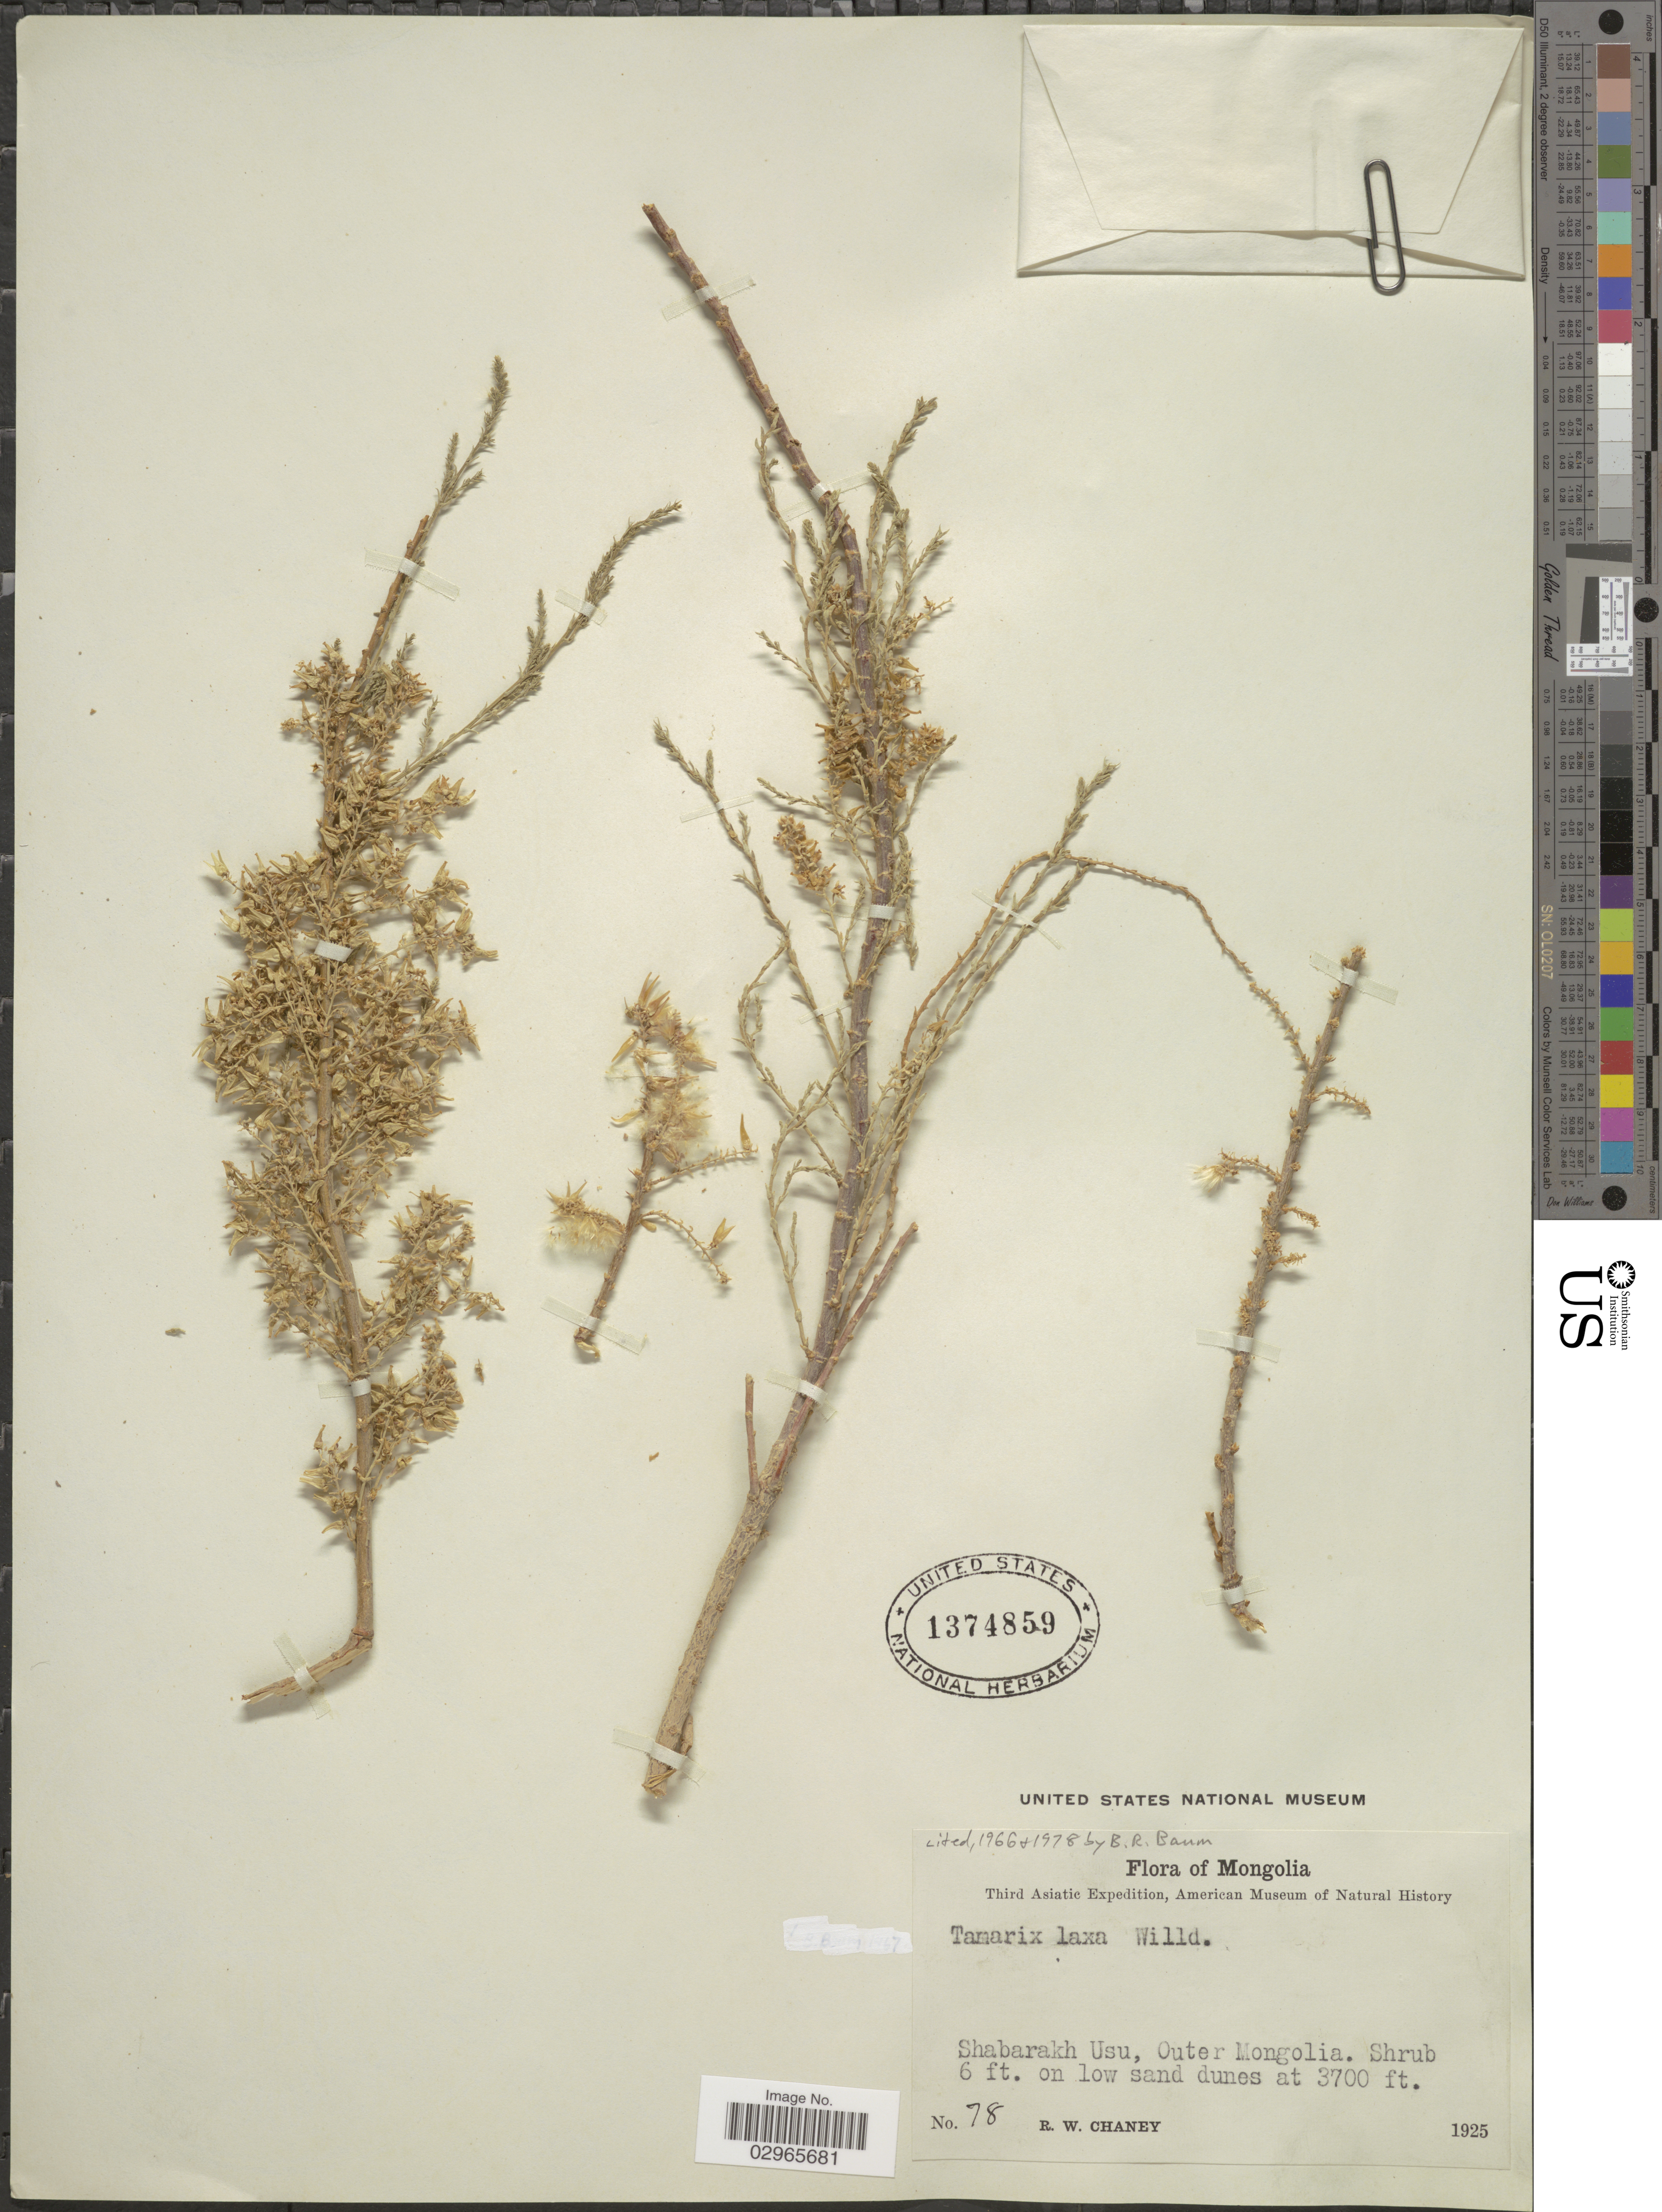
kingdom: Plantae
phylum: Tracheophyta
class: Magnoliopsida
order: Caryophyllales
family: Tamaricaceae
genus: Tamarix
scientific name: Tamarix laxa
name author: Willd.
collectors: R. Chaney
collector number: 78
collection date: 1925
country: Mongolia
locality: Shabarakh Usu, Outer Mongolia.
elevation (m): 1128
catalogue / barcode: US 1374859